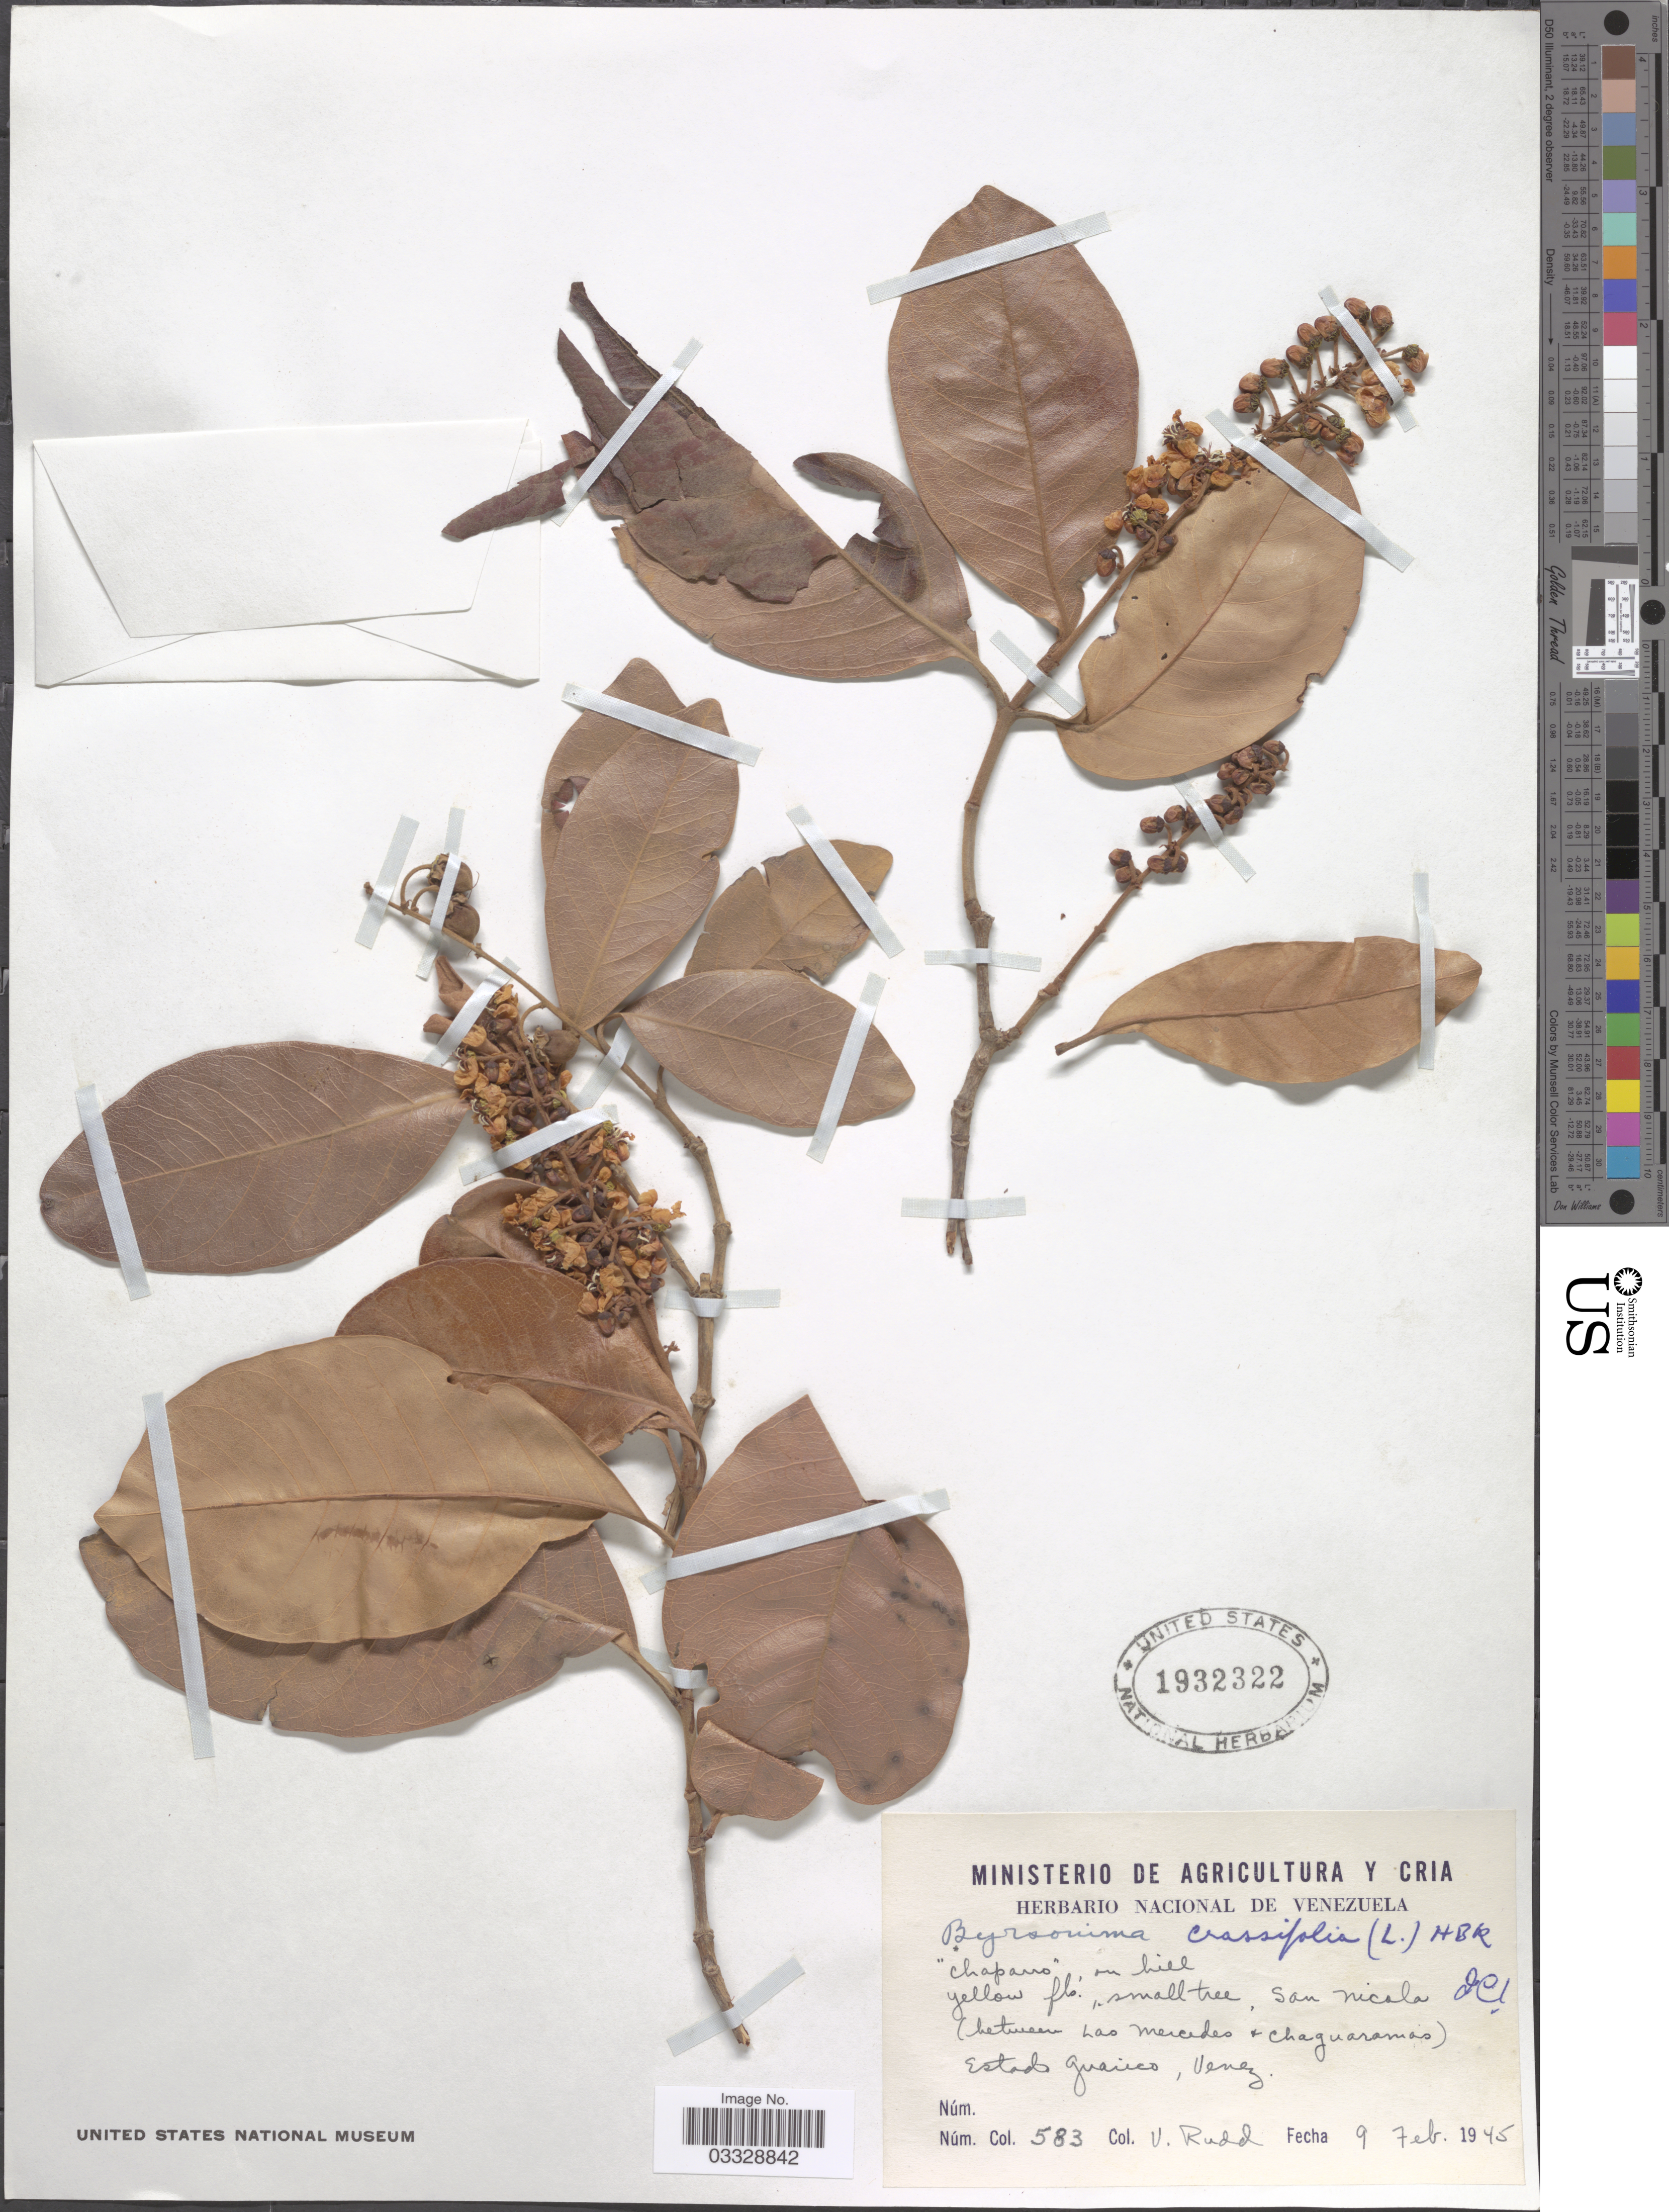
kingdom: Plantae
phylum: Tracheophyta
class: Magnoliopsida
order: Malpighiales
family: Malpighiaceae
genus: Byrsonima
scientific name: Byrsonima crassifolia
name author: (L.) Kunth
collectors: V. Rudd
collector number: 583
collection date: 1945-02-09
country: Venezuela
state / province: Guárico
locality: San Nicola (between Las Mercedes + Chaguaramas).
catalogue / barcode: US 1932322